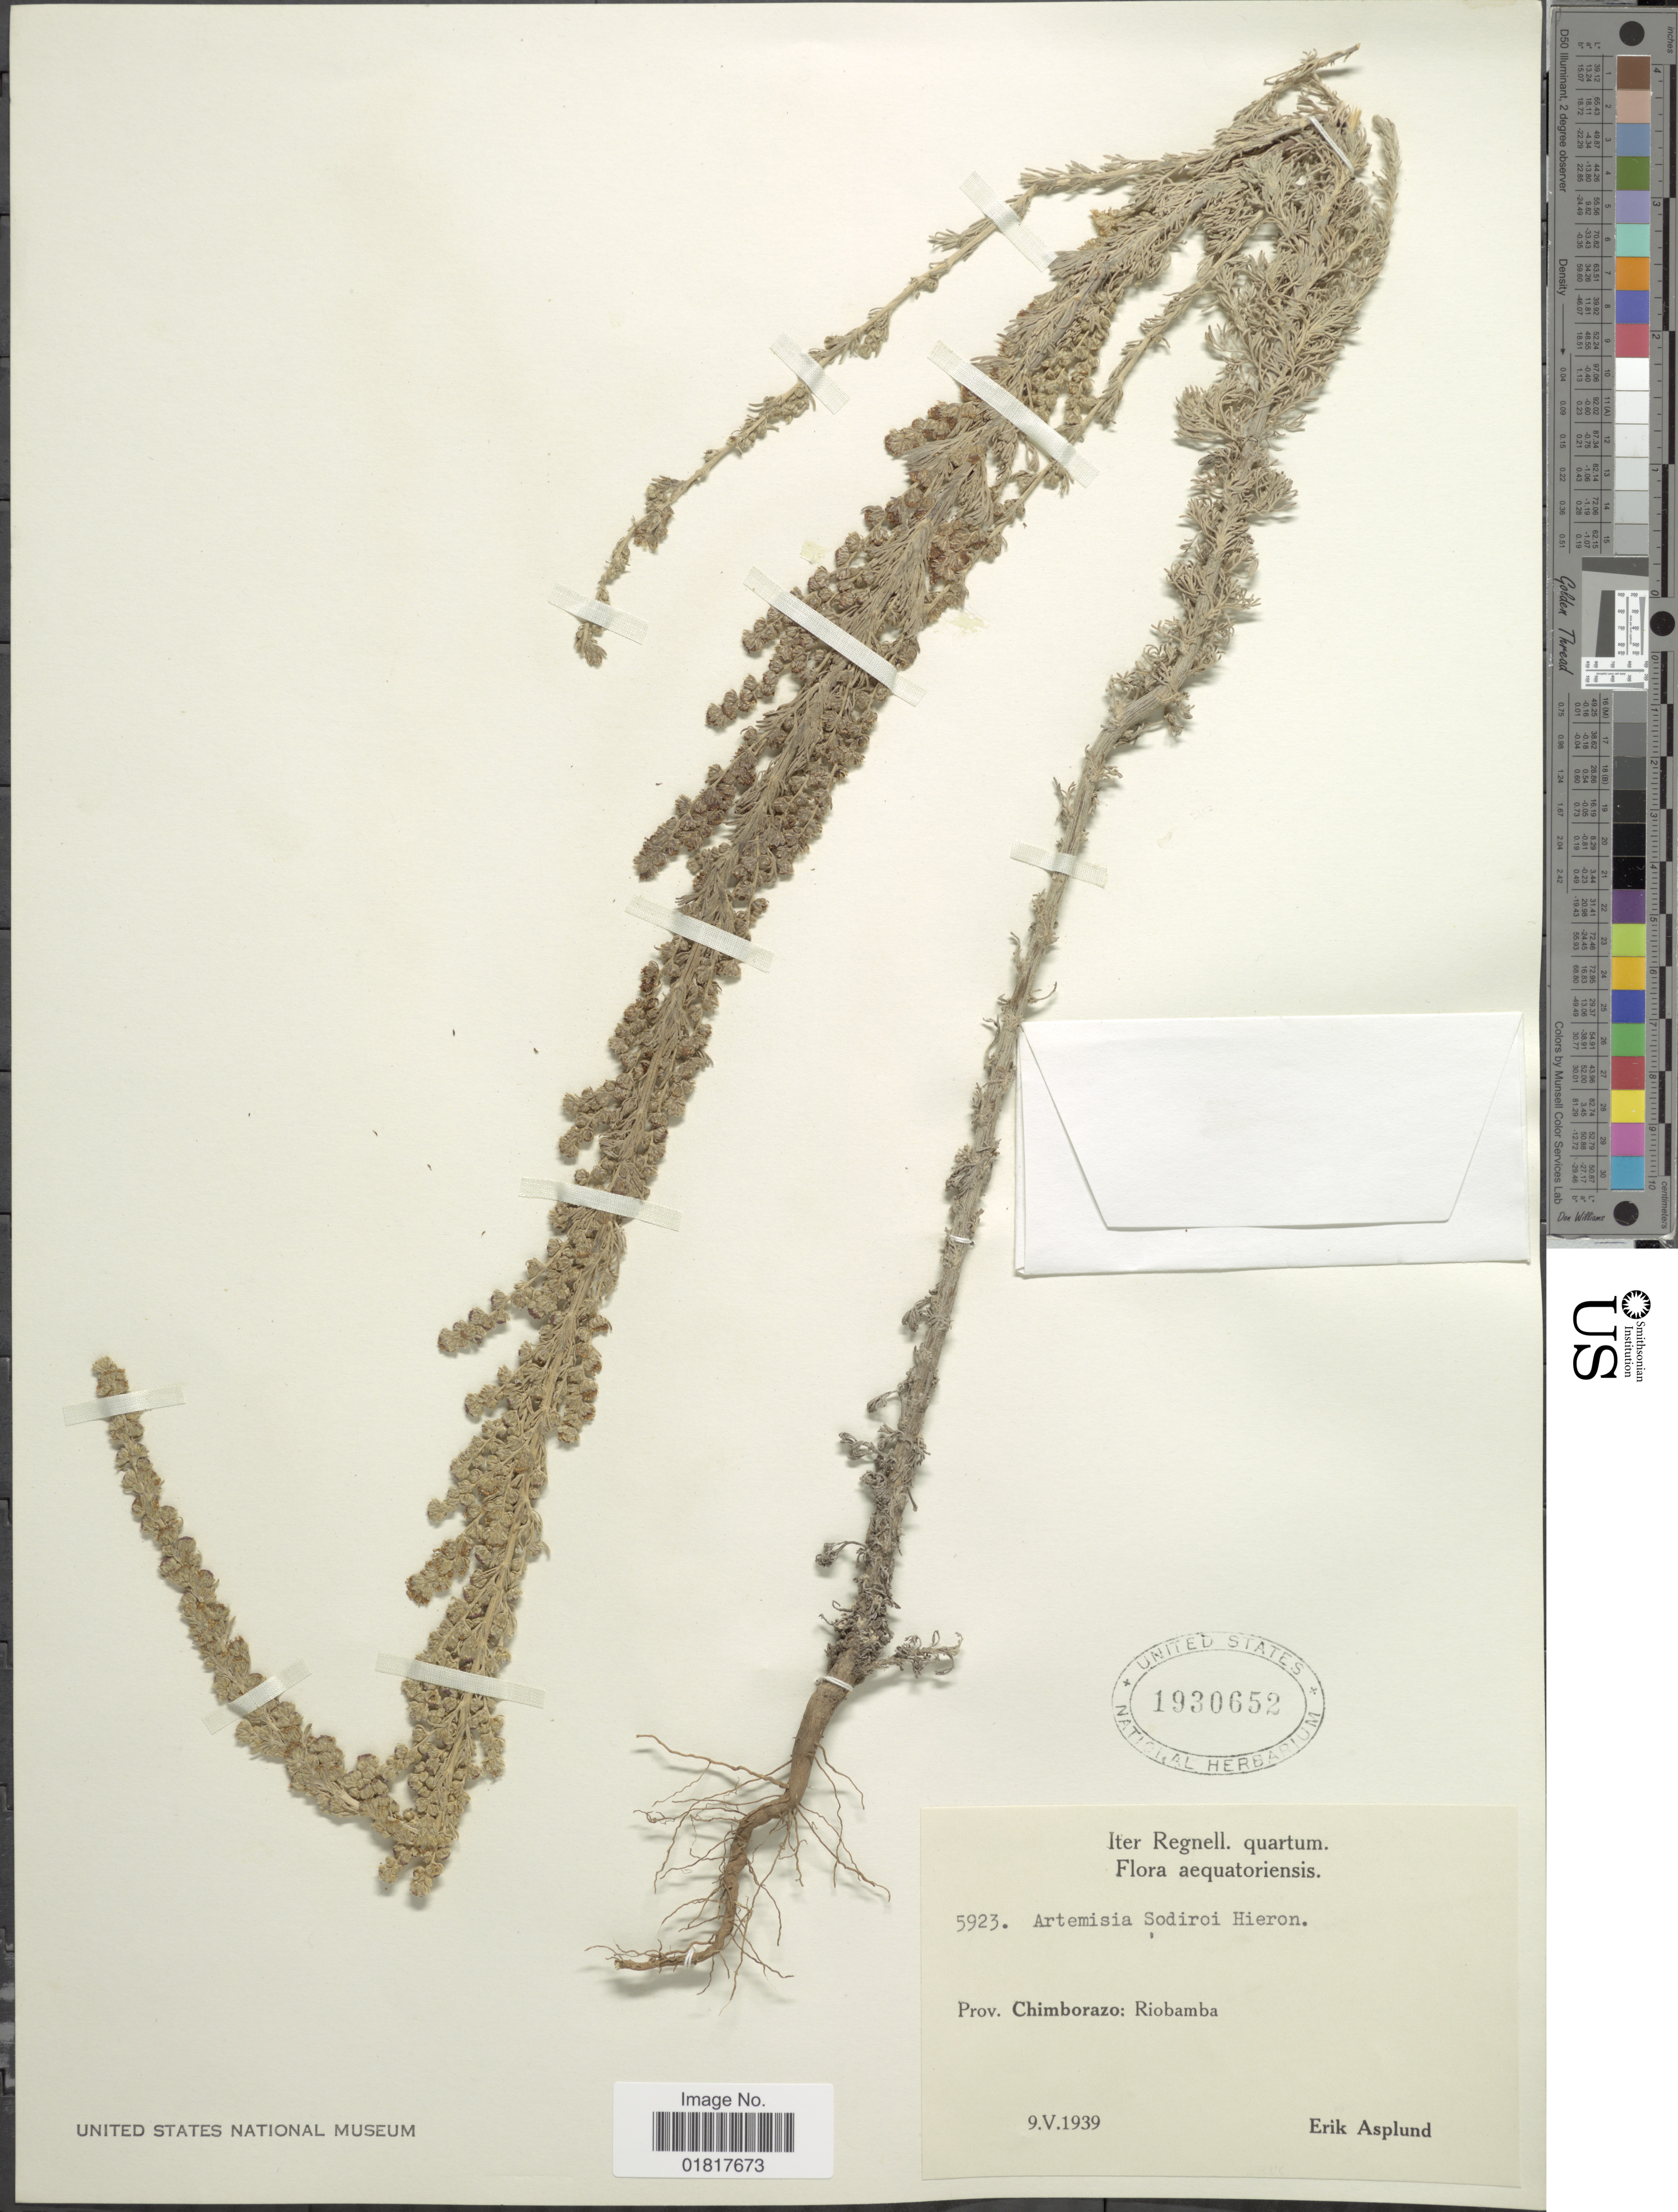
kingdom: Plantae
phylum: Tracheophyta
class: Magnoliopsida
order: Asterales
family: Asteraceae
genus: Artemisia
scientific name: Artemisia sodiroi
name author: Hieron.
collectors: E. Asplund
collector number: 5923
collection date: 1939-05-09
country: Ecuador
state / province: Chimborazo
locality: Riobamba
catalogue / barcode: US 1930652